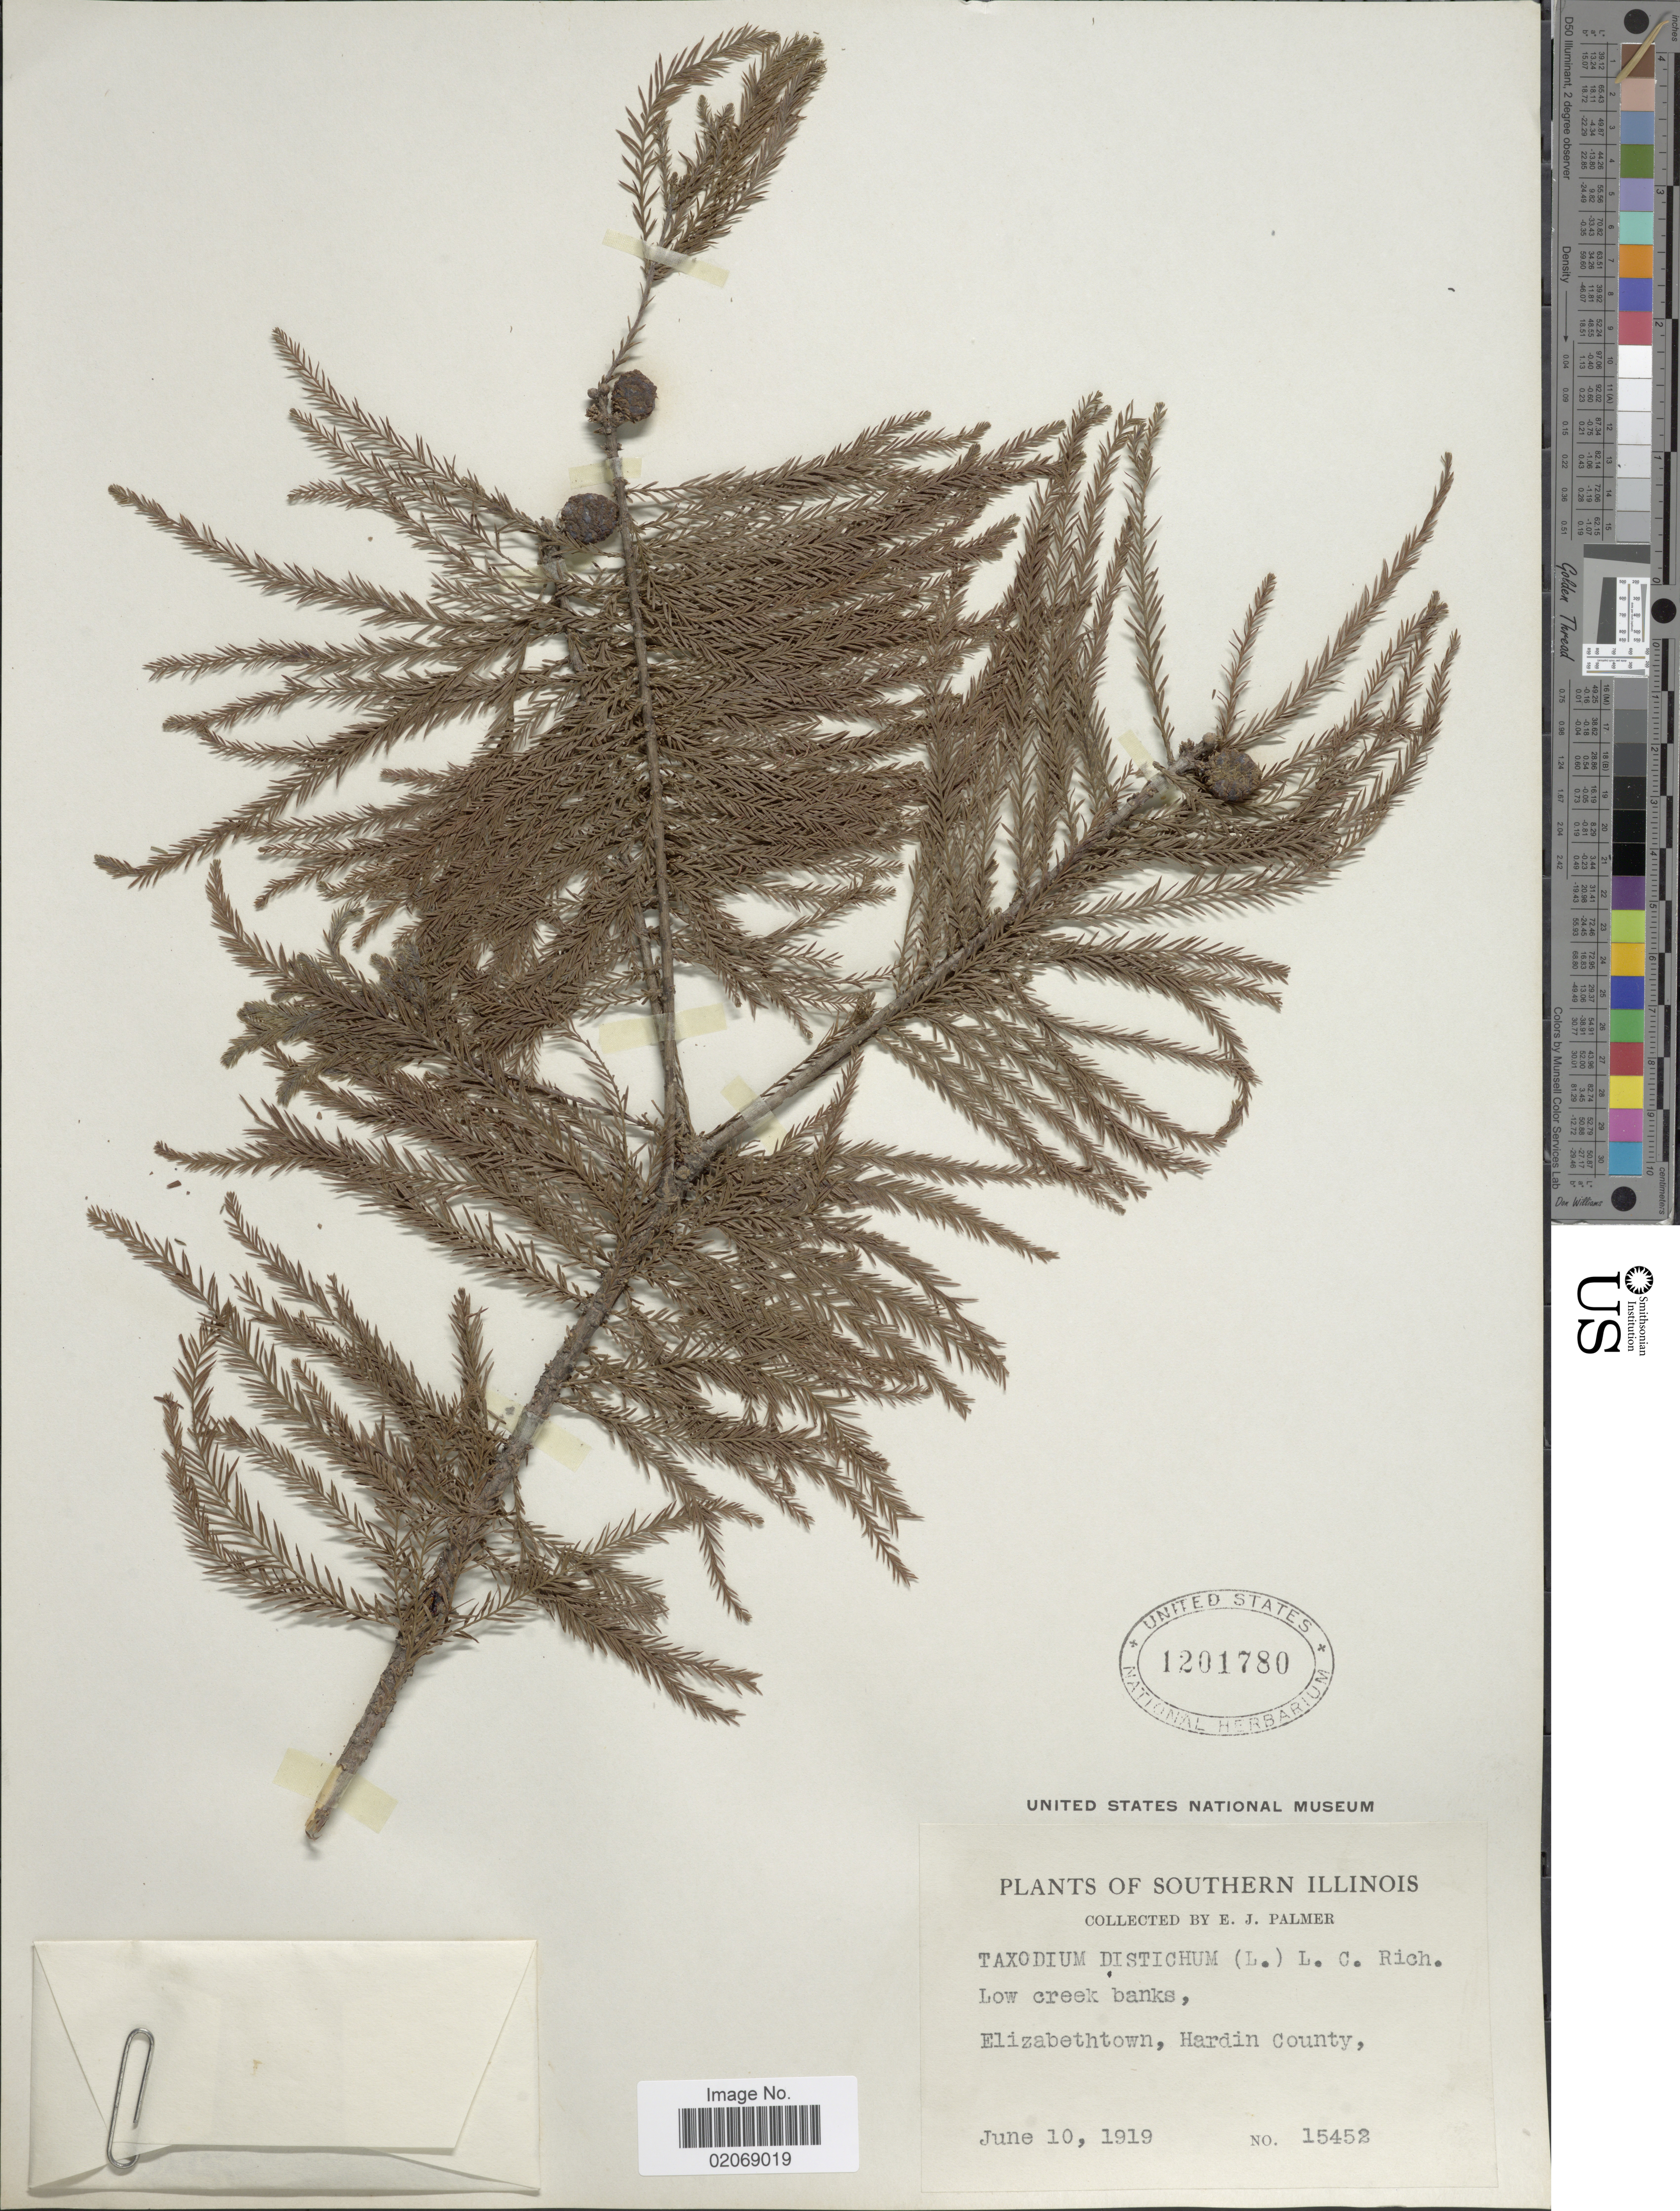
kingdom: Plantae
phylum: Tracheophyta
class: Pinopsida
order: Pinales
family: Cupressaceae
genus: Taxodium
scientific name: Taxodium distichum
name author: (L.) Rich.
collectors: E. J. Palmer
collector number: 15452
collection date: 1919-06-10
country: United States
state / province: Illinois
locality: Elizabethtown, Hardin County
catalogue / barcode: US 1201780